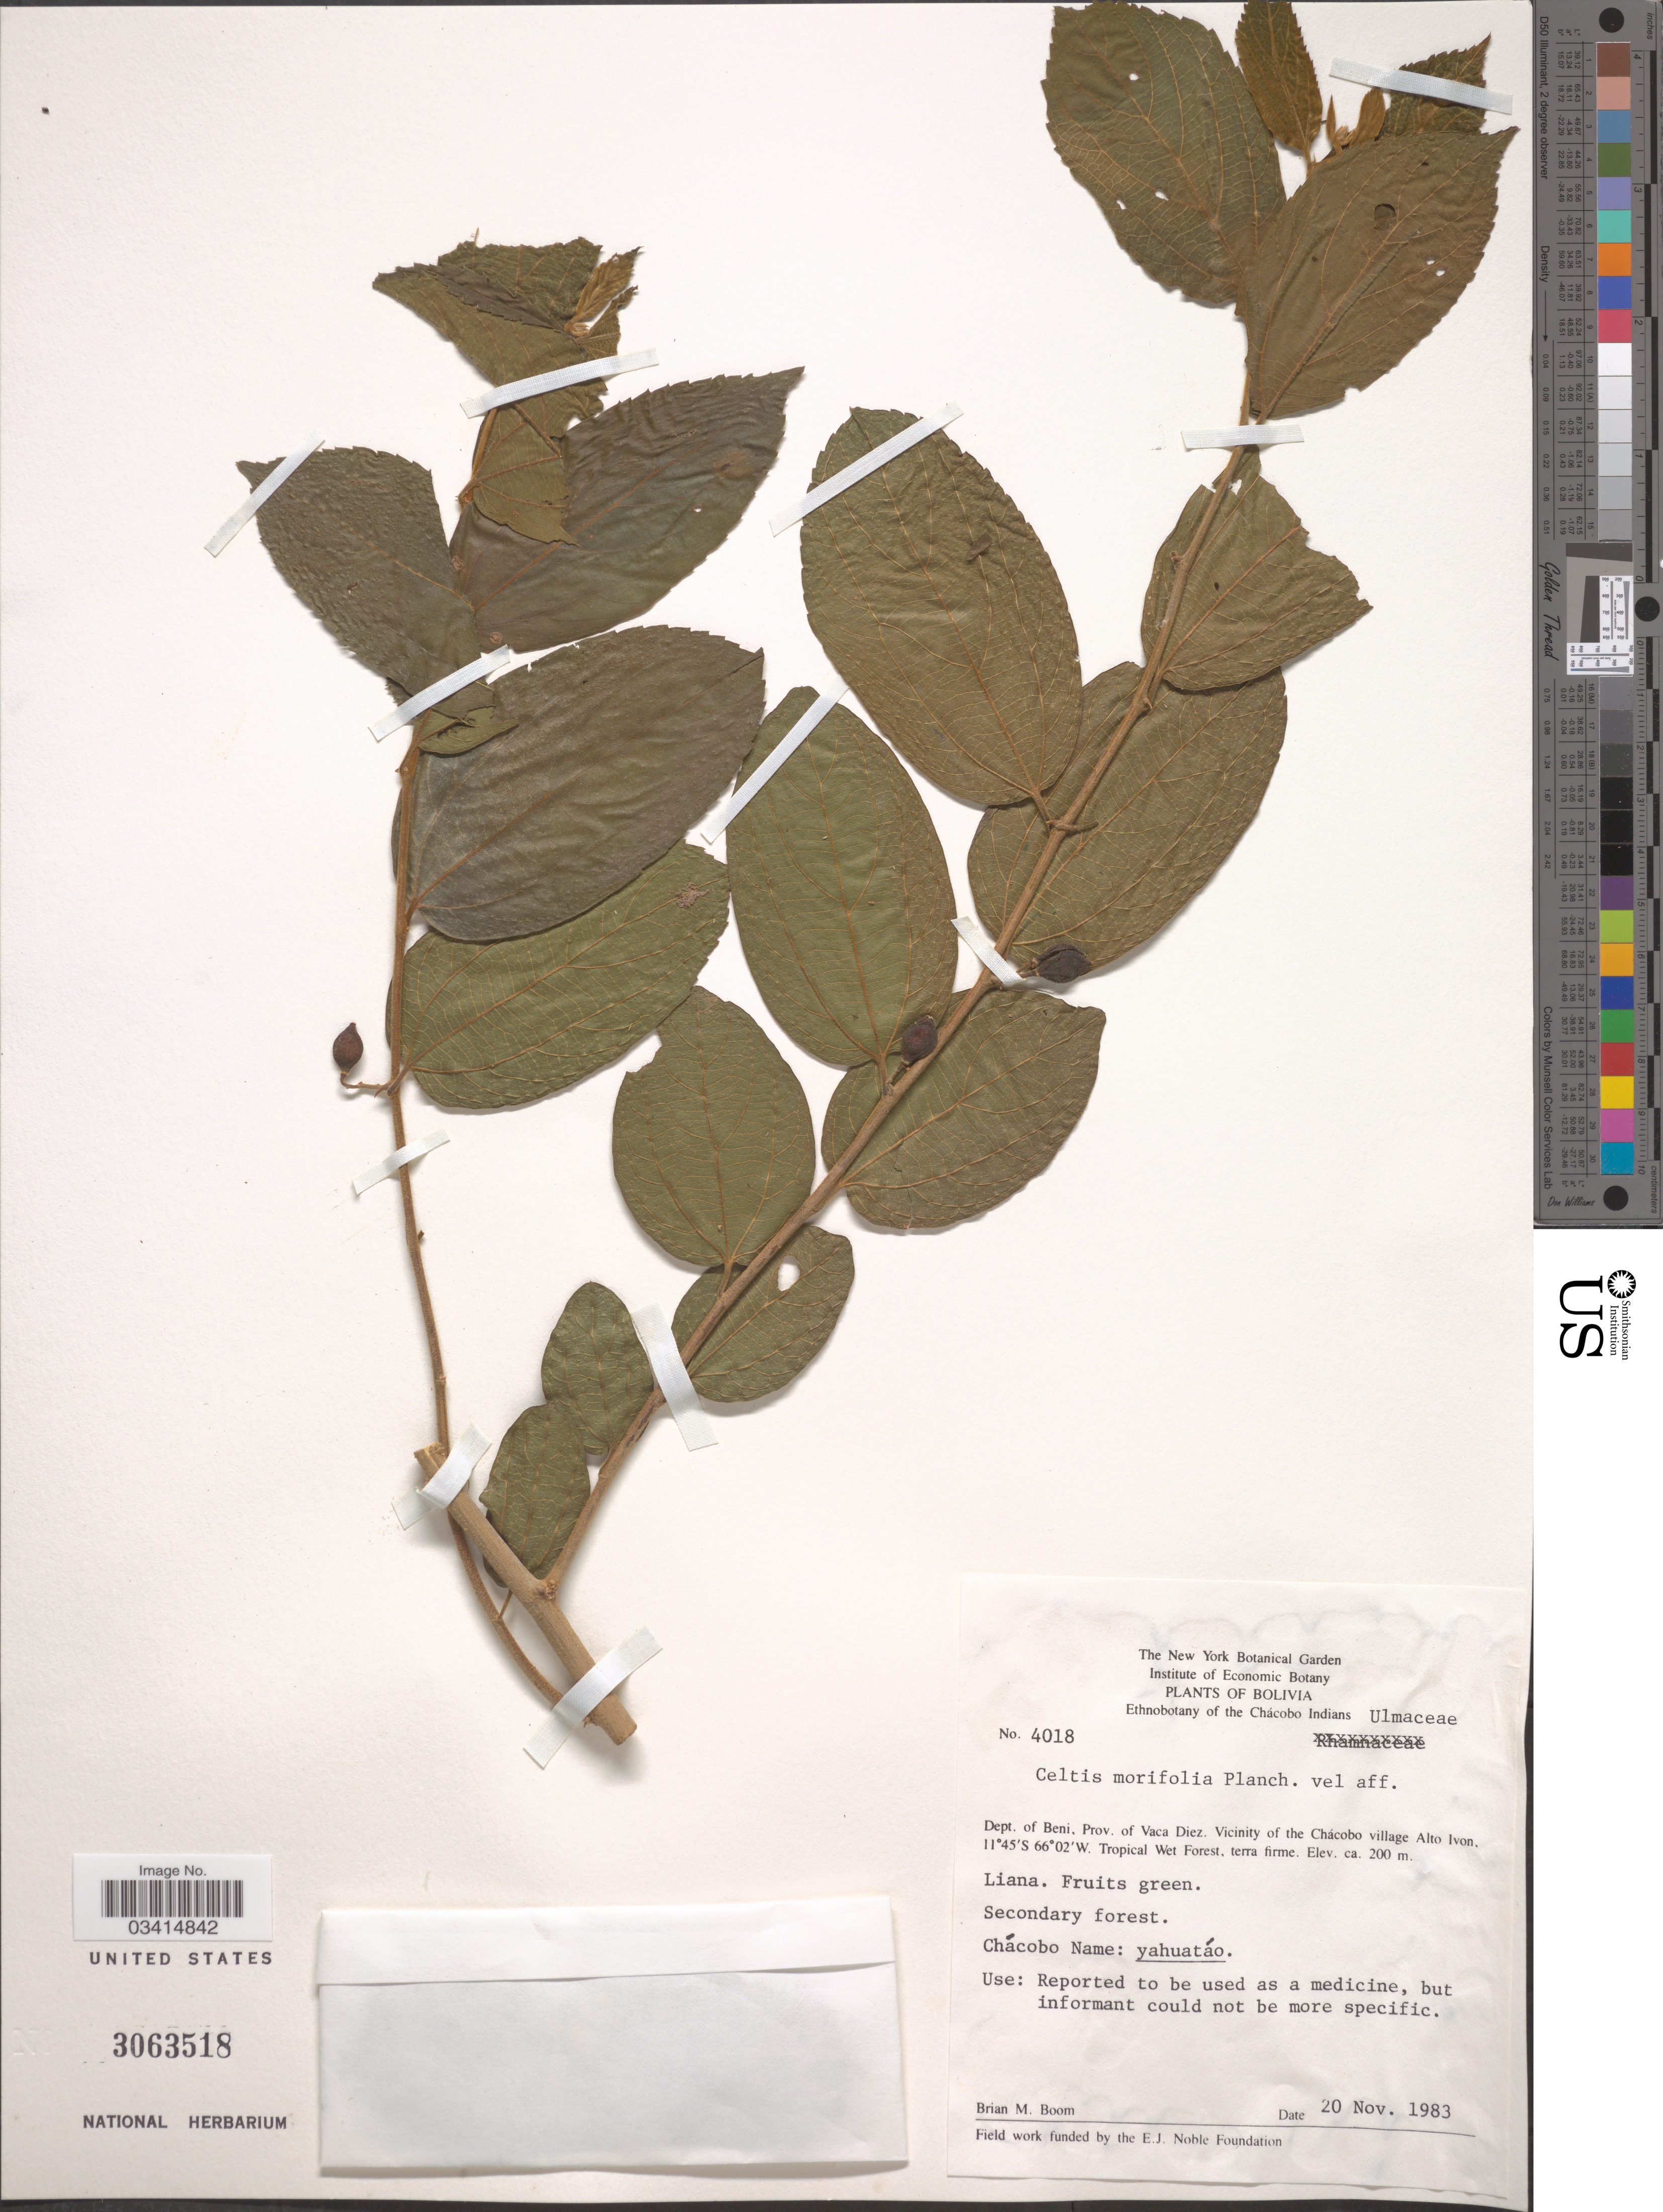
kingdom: Plantae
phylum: Tracheophyta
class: Magnoliopsida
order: Rosales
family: Cannabaceae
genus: Celtis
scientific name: Celtis morifolia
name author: Raf.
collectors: B. M. Boom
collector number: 4018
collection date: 1983-11-20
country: Bolivia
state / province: Beni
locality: Dept. of Beni, Prov. of Vaca Diez. Vicinity of the Chácobo village Alto Ivon.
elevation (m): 200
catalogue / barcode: US 3063518